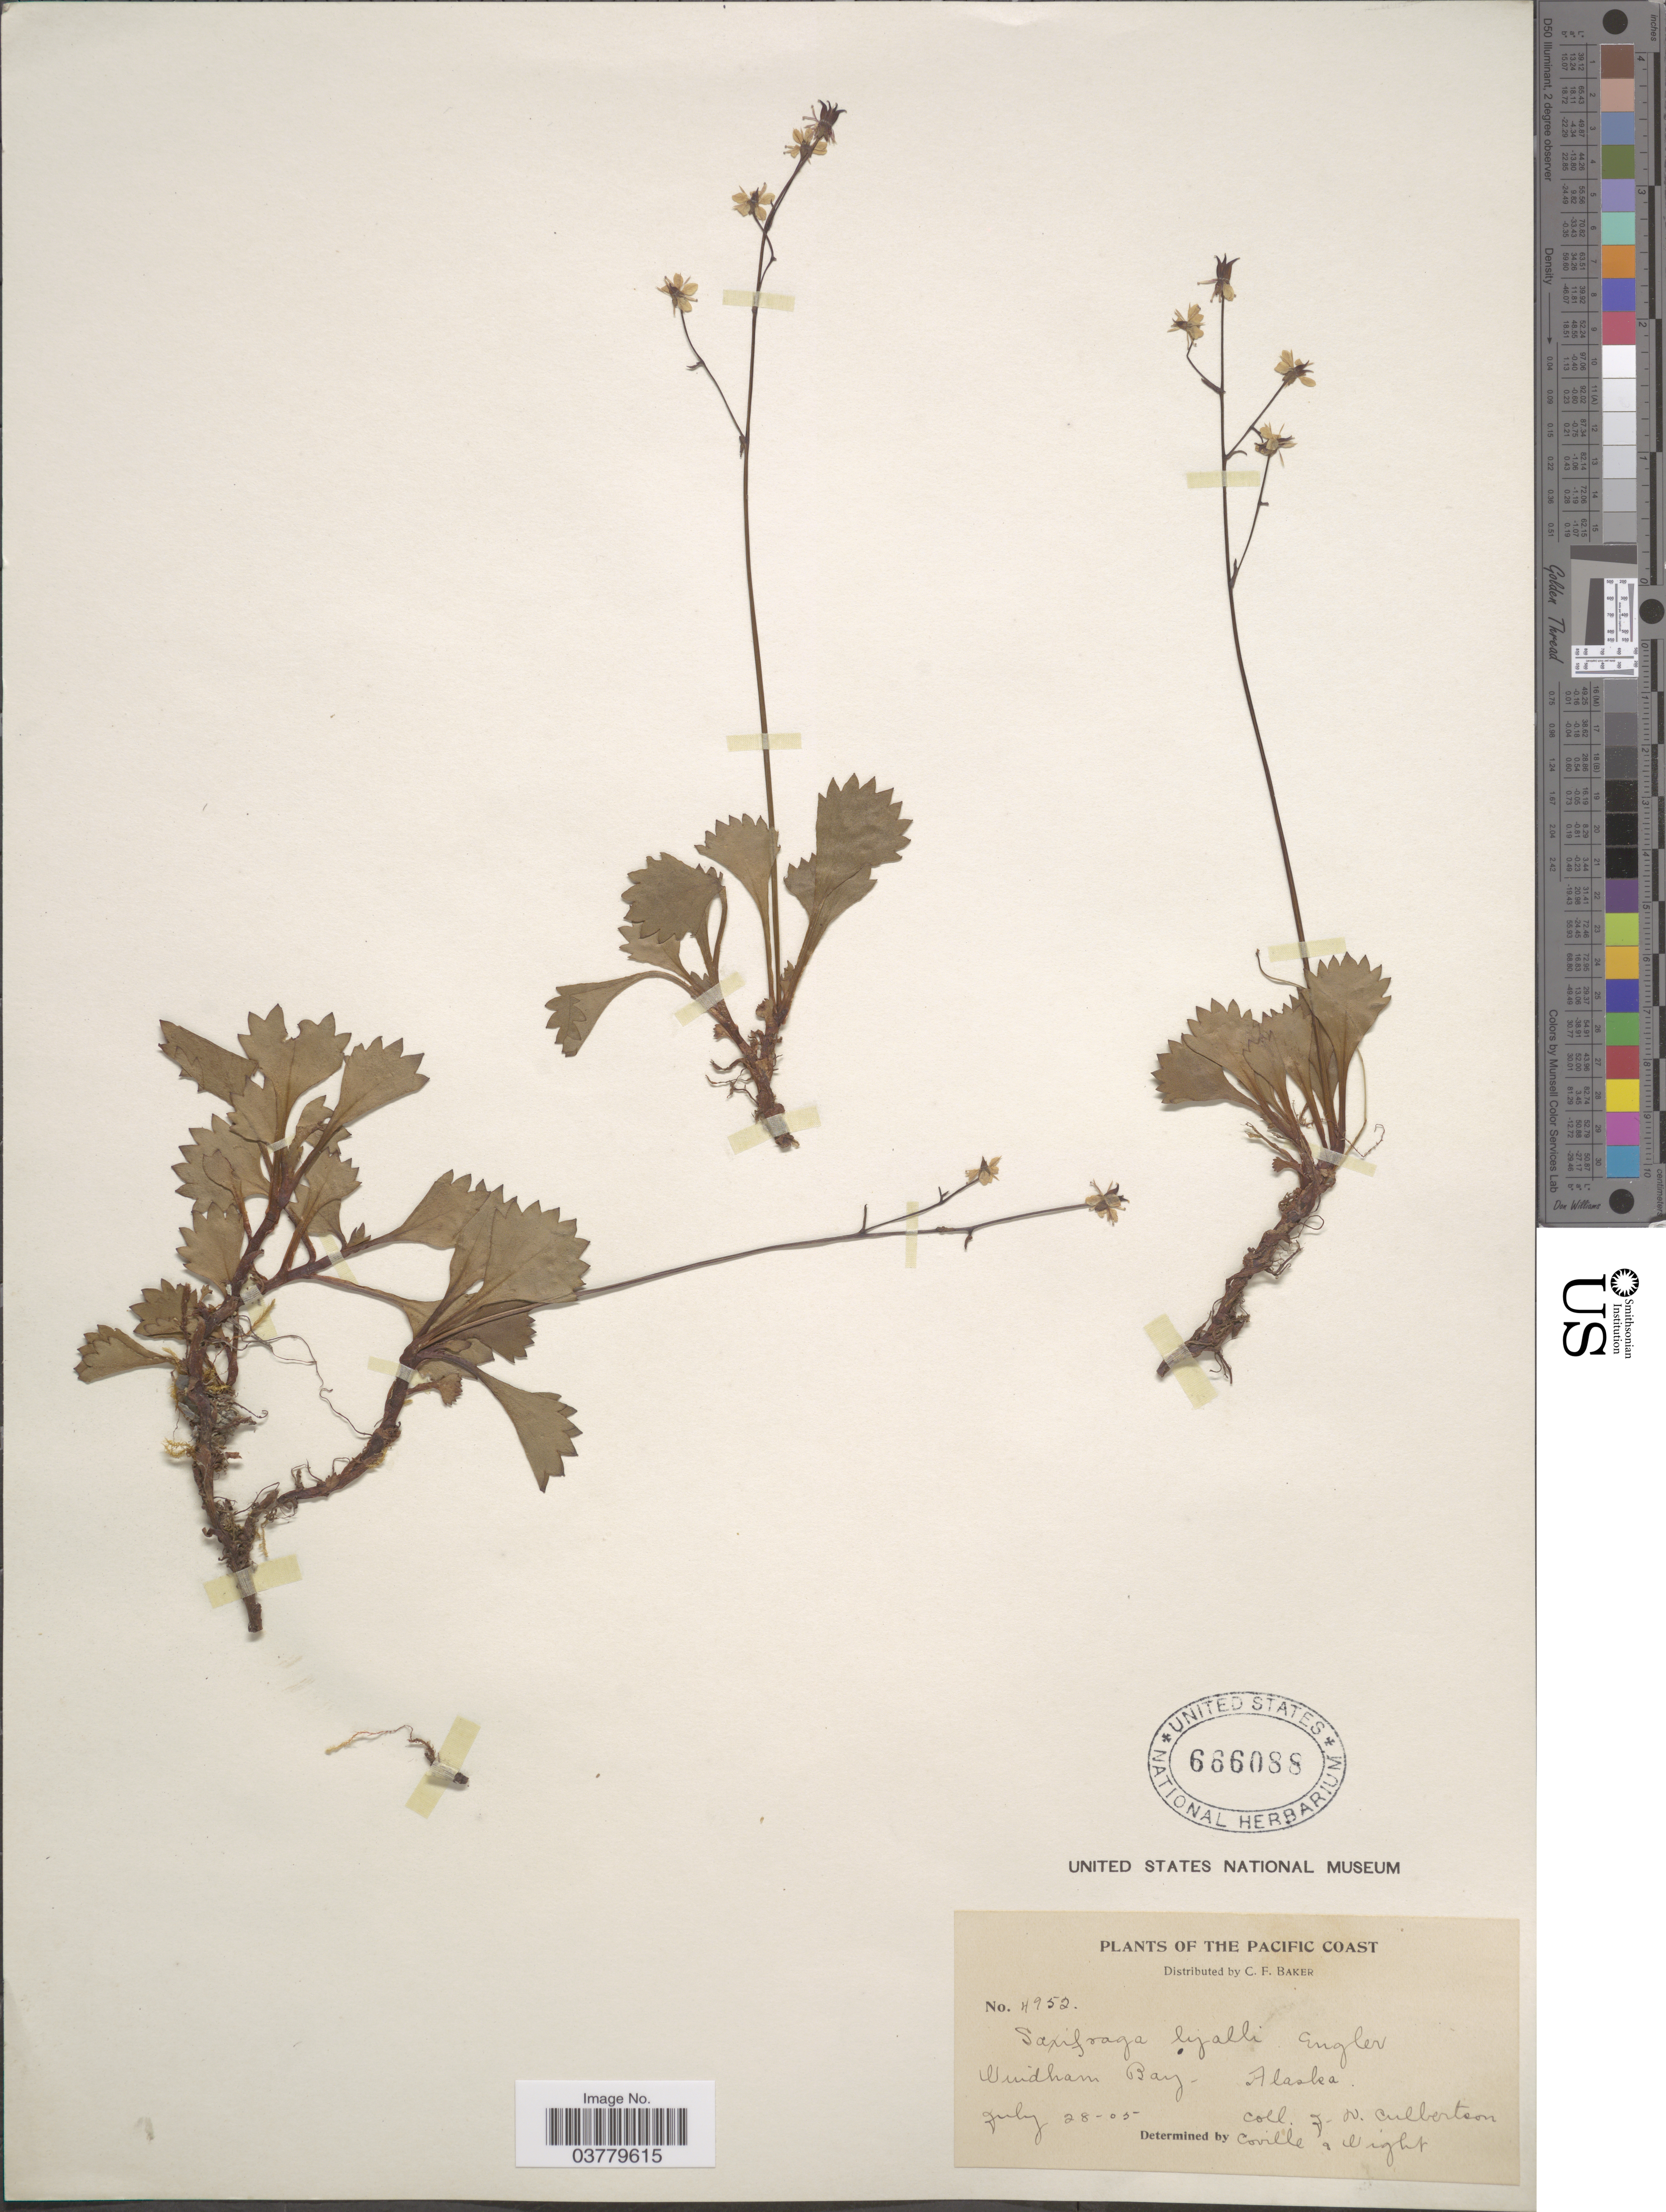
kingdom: Plantae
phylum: Tracheophyta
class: Magnoliopsida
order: Saxifragales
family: Saxifragaceae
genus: Micranthes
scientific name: Micranthes lyalii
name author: (Engl.) Small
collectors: J. Culbertson, Coville & -- Wight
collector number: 4952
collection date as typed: Transcribed d/m/y: 28/7/5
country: United States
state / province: Alaska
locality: Windham Bay.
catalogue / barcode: US 666088